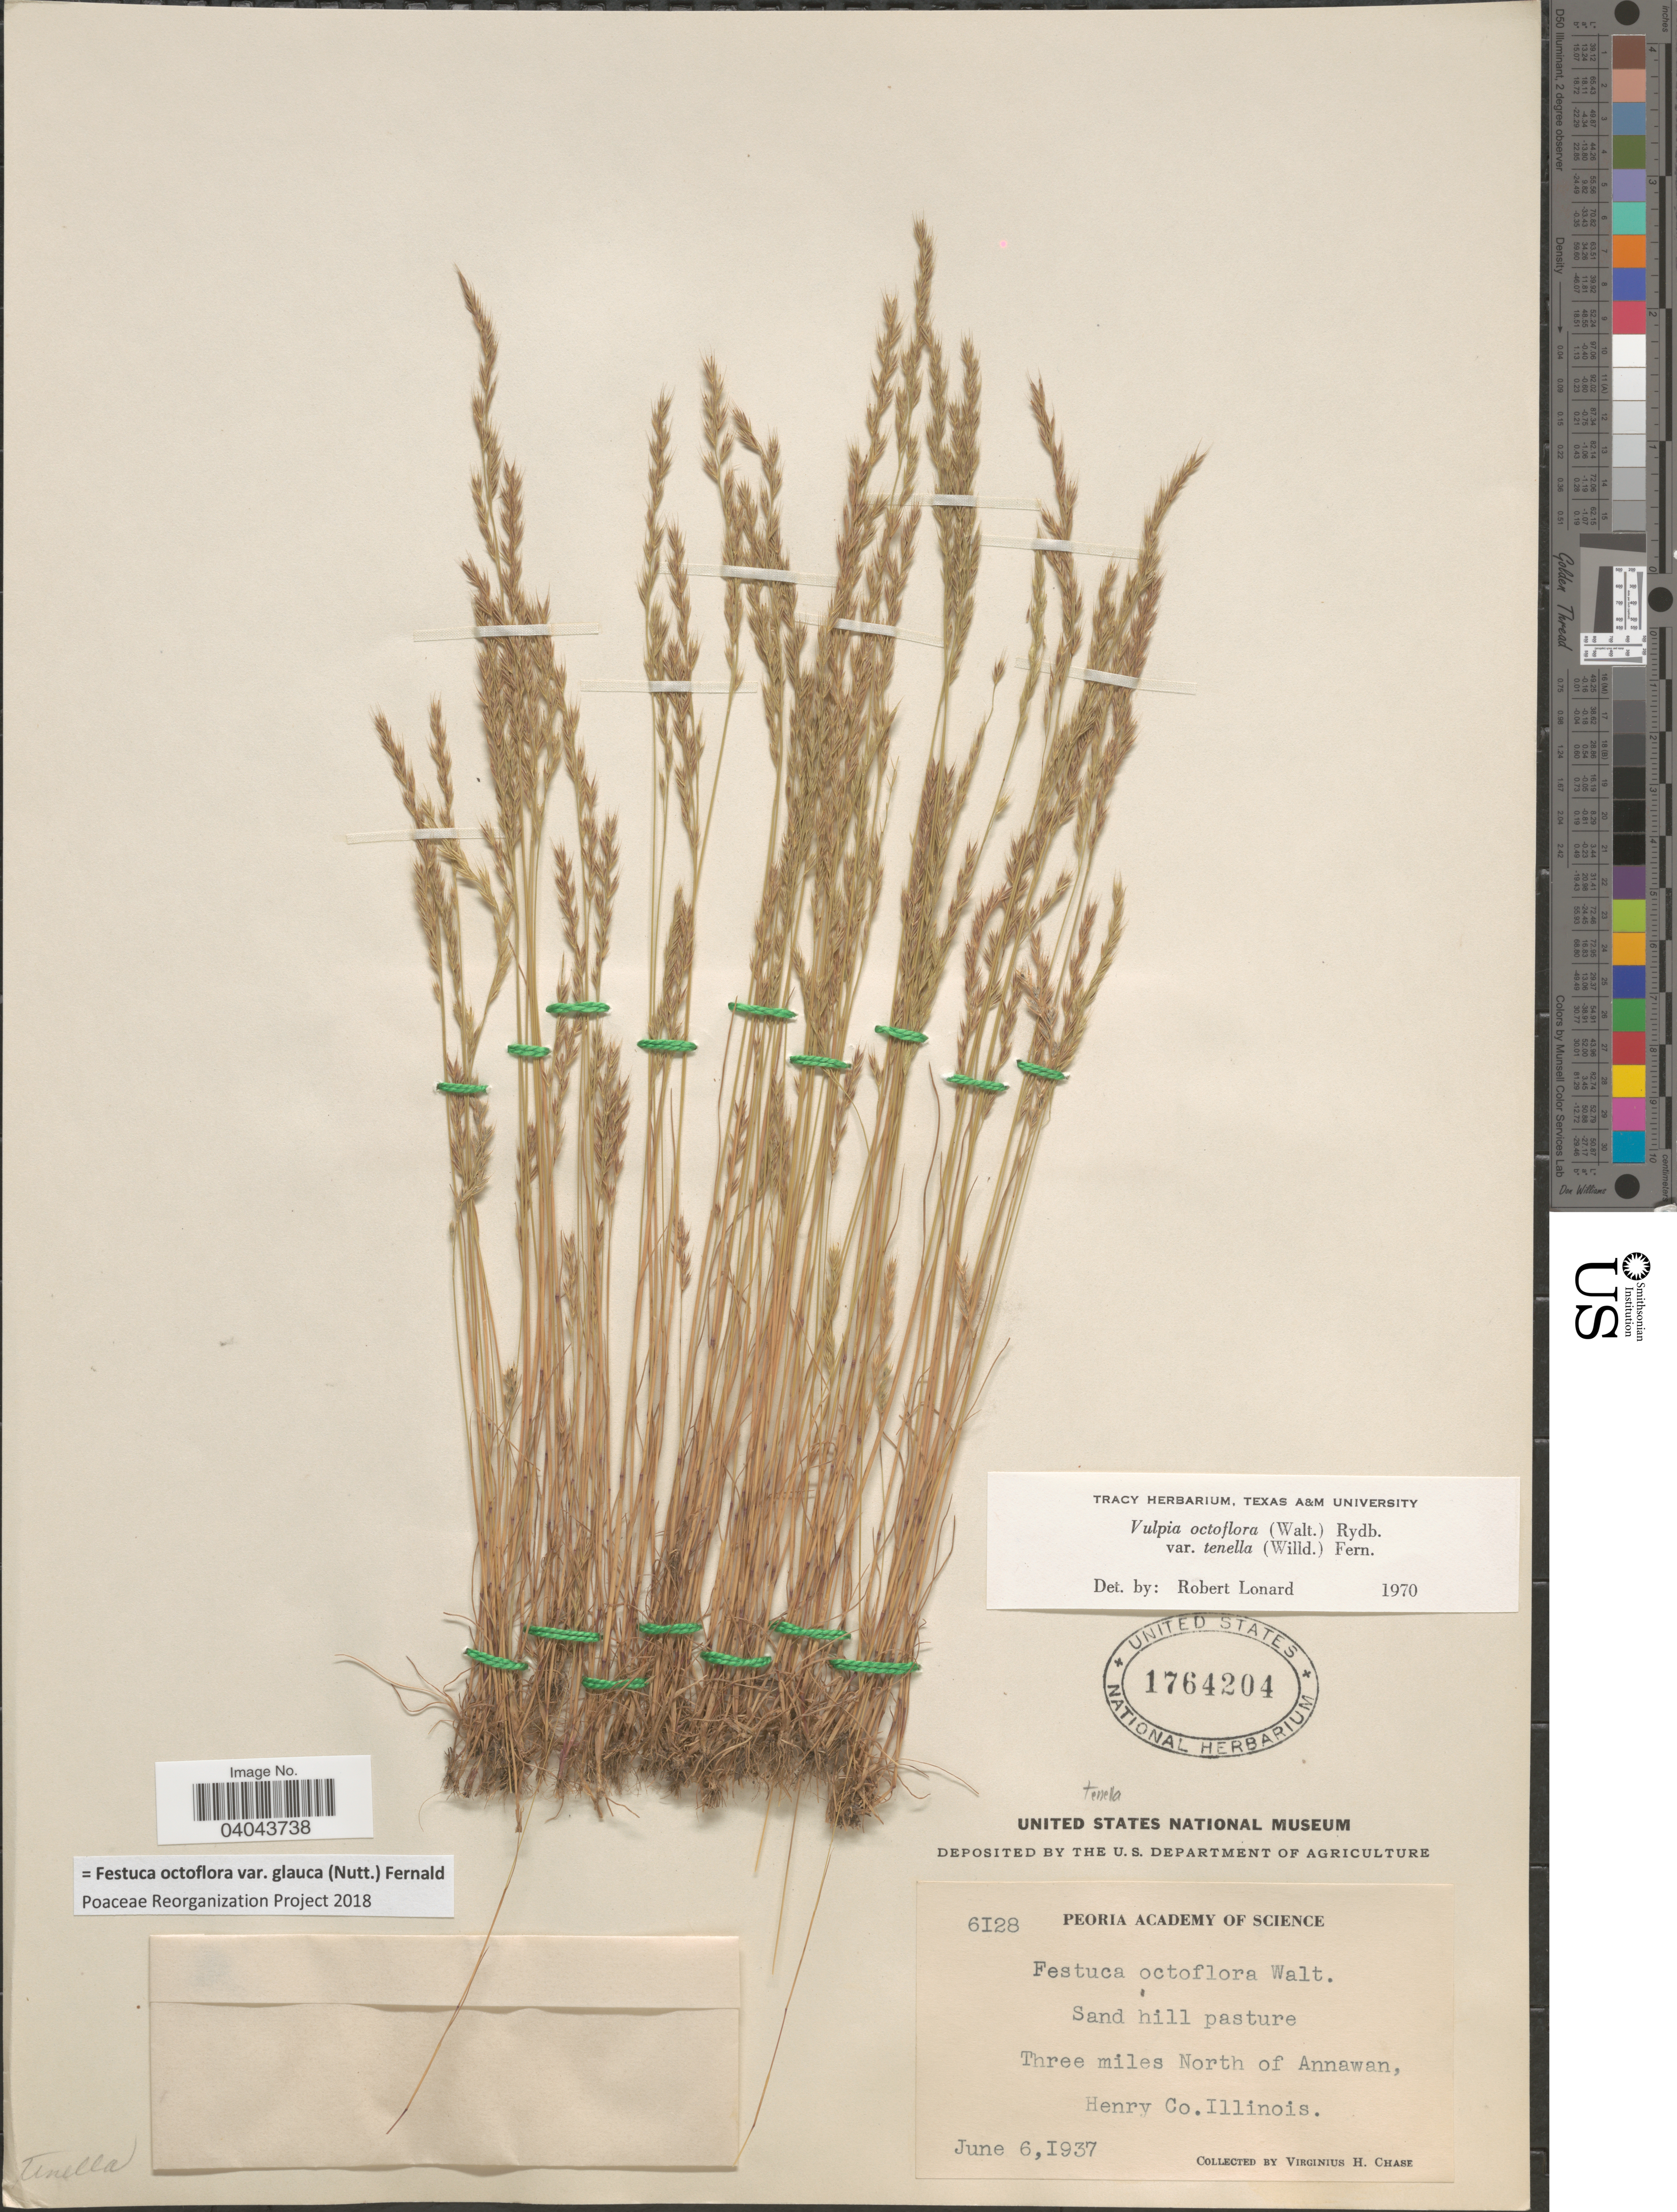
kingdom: Plantae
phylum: Tracheophyta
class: Liliopsida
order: Poales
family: Poaceae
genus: Festuca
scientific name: Festuca octoflora var. glauca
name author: (Nutt.) Fernald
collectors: V. H. Chase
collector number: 6128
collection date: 1937-06-06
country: United States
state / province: Illinois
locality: Three miles North of Annawan, Henry Co.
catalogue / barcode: US 1764204